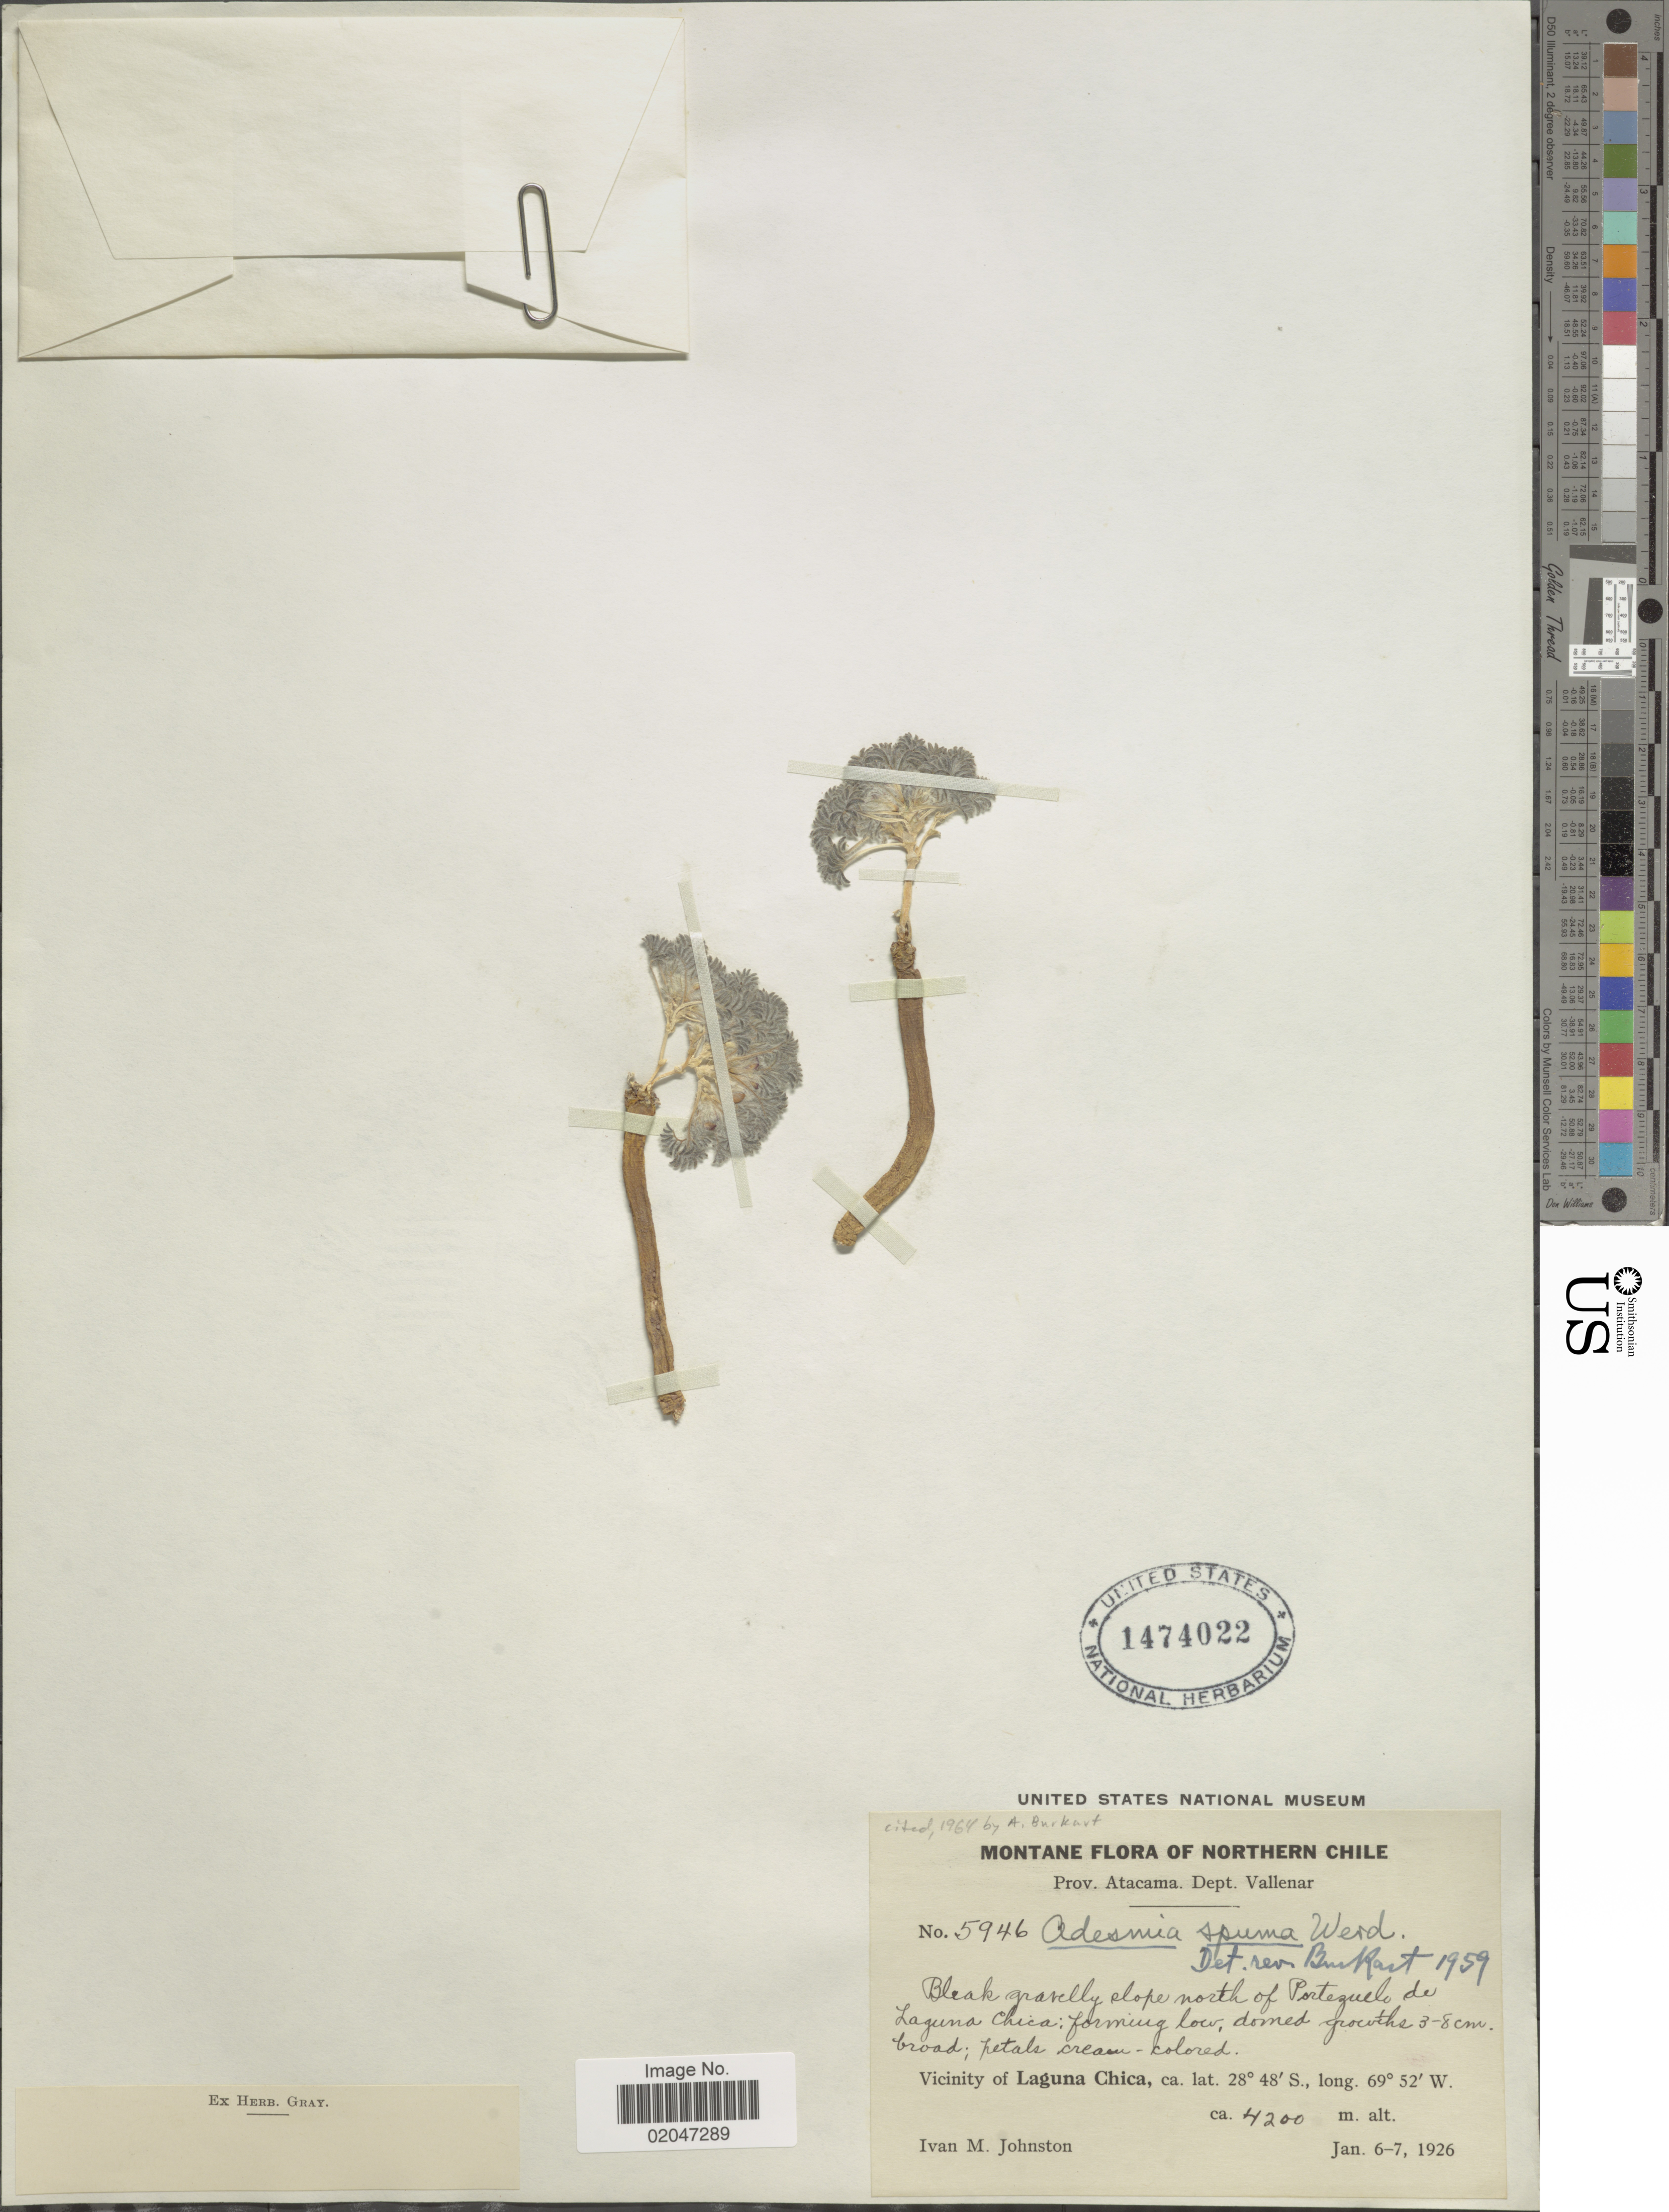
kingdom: Plantae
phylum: Tracheophyta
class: Magnoliopsida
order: Fabales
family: Fabaceae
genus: Adesmia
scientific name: Adesmia spuma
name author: Burkart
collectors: I.M. Johnston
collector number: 5946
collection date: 1926-01-06/1926-01-07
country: Chile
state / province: Atacama (III)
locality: Montane of Northern Chile, Dept Vallenar, Black gravelly slope north of Portezuelo de Laguna Chica; Vicinity of Laguna Chica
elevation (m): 4200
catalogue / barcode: US 1474022